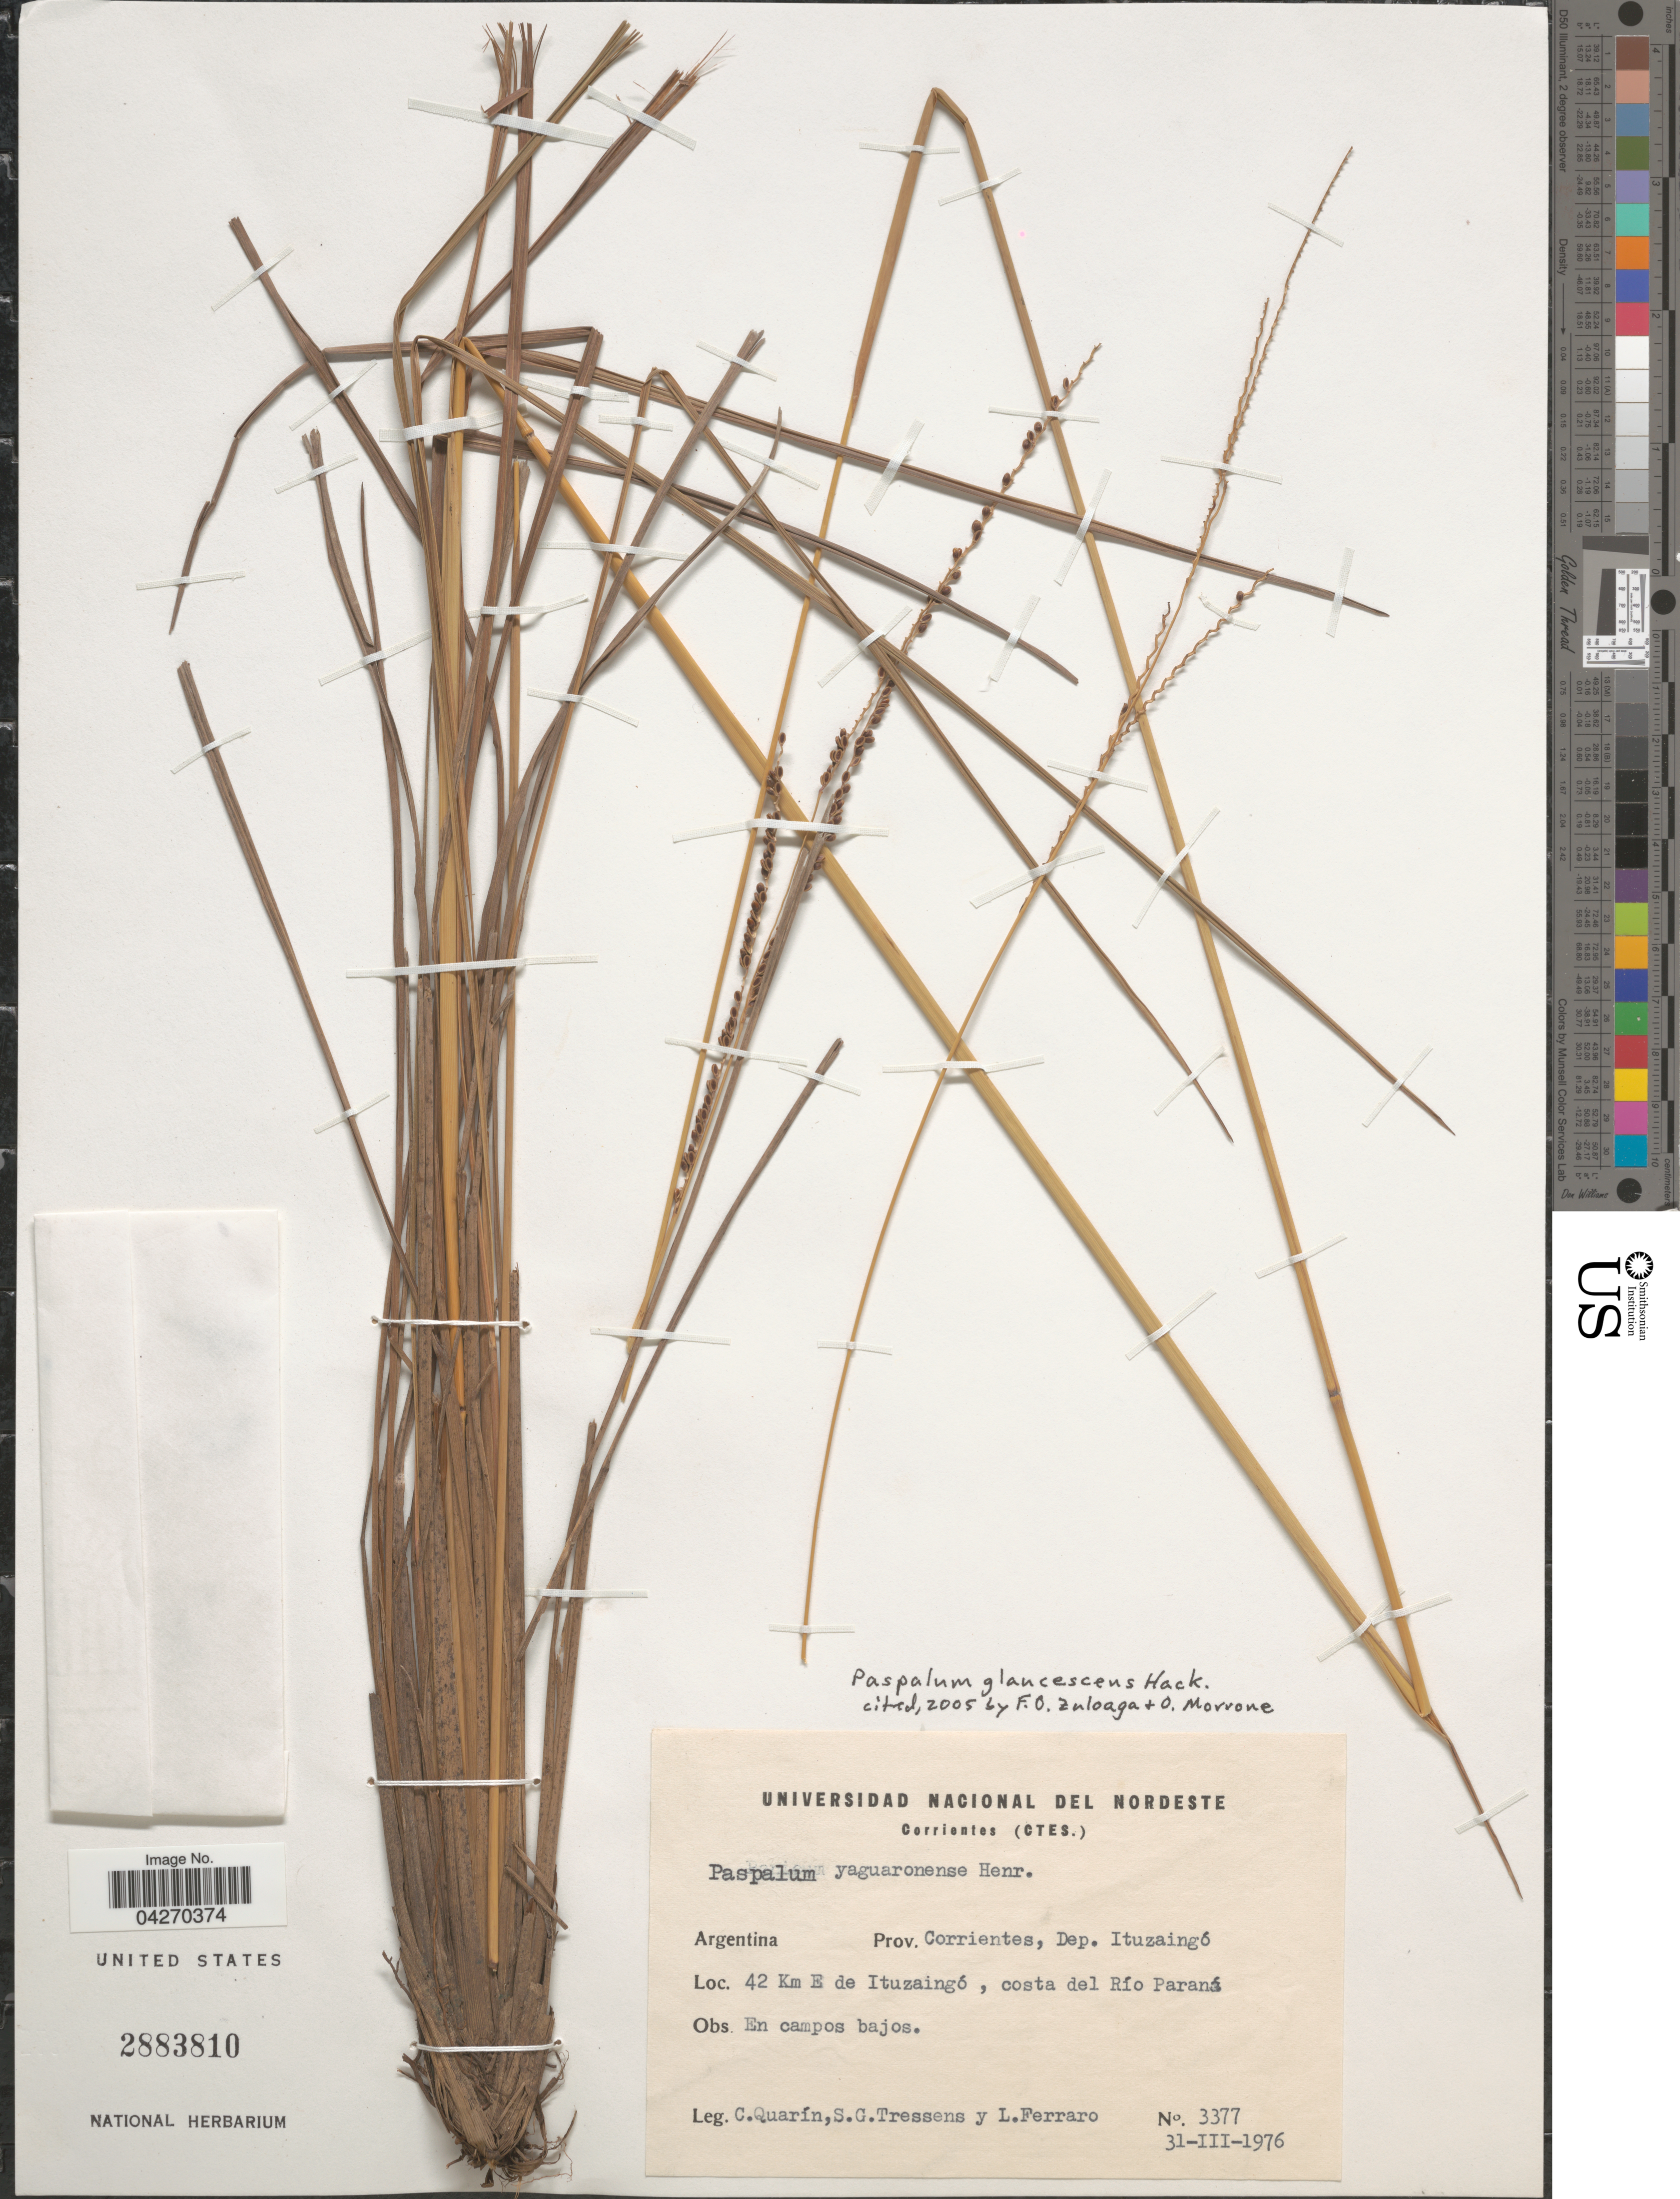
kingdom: Plantae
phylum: Tracheophyta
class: Liliopsida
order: Poales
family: Poaceae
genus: Paspalum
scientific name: Paspalum glaucescens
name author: Hack.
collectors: C. Quarín, S. Tressens & L. Ferraro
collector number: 3377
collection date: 1976-03-31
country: Argentina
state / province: Corrientes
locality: Dep. ituzaingó. 42 Km E of Ituzaingó, costa del Río Paraná.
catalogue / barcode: US 2883810